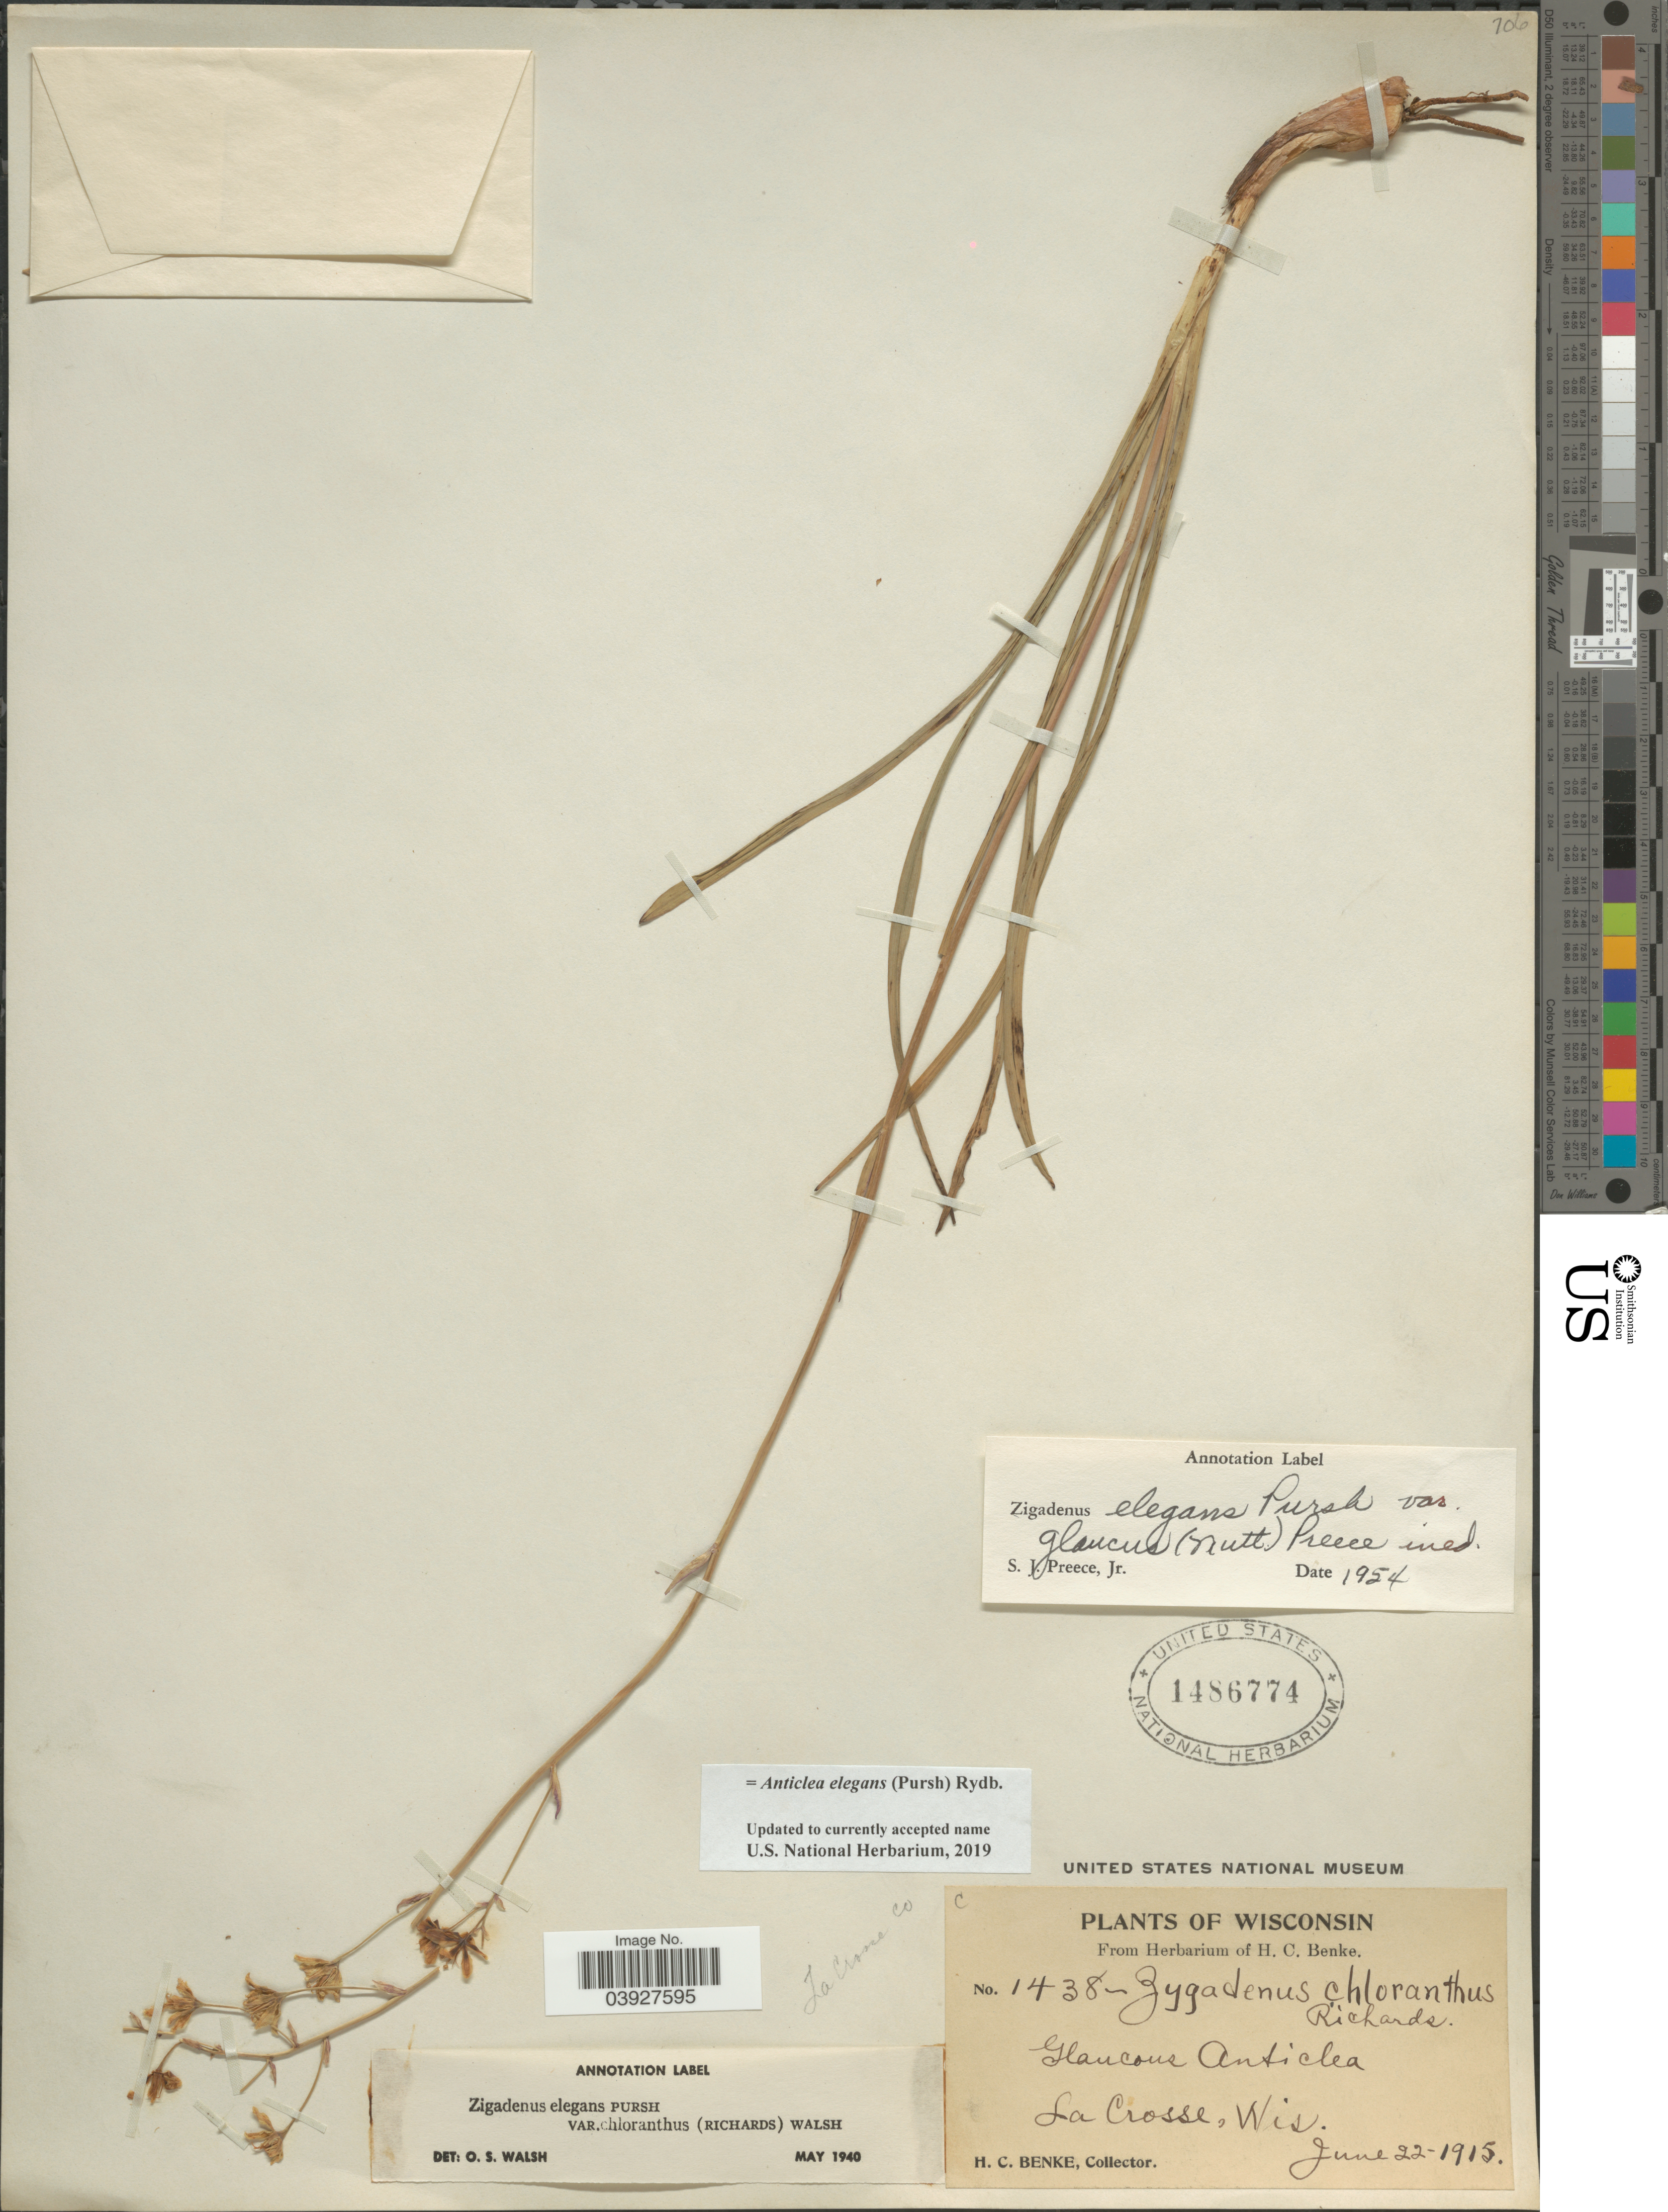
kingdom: Plantae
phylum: Tracheophyta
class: Liliopsida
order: Liliales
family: Melanthiaceae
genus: Anticlea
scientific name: Anticlea elegans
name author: (Pursh) Rydb.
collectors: H. Benke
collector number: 1438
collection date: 1915-06-22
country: United States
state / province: Wisconsin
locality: La Crosse.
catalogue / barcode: US 1486774